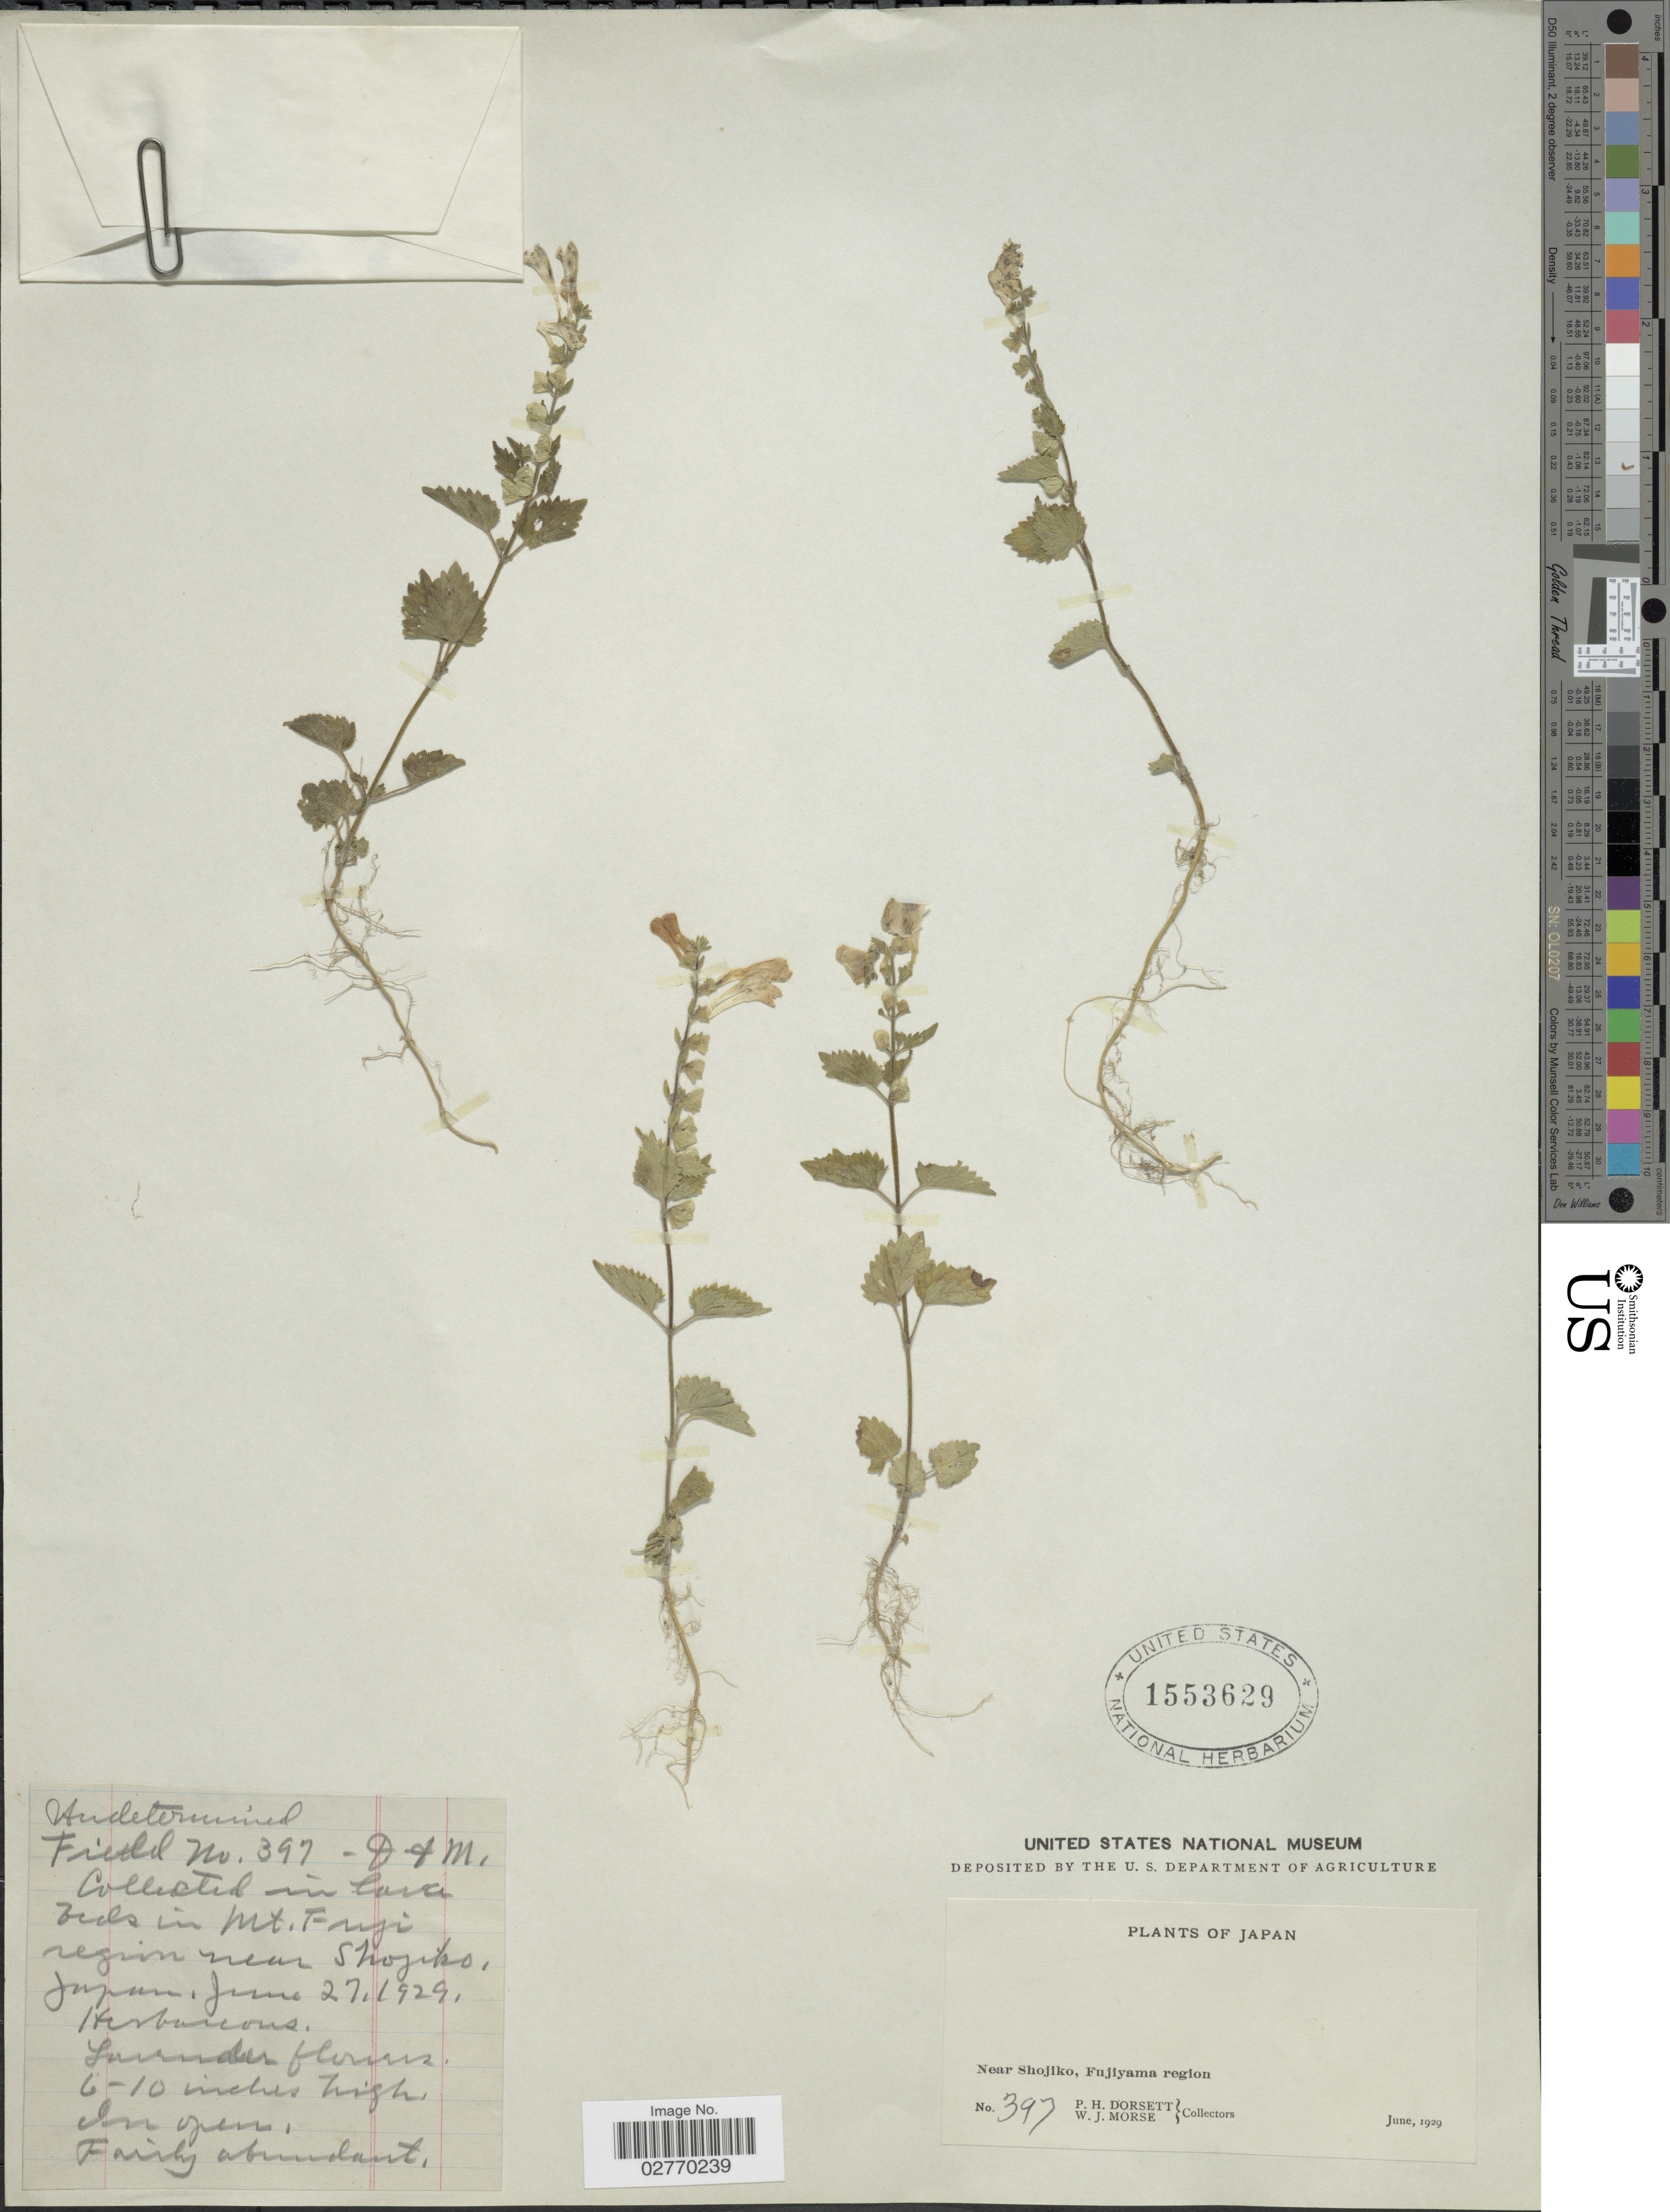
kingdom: Plantae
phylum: Tracheophyta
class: Magnoliopsida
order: Lamiales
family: Lamiaceae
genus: Scutellaria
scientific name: Scutellaria sp.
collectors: P. H. Dorsett & W. J. Morse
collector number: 397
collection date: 1929-06-27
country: Japan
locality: Collected in lava beds in Mt. Fuji region near Shojiko. Near Shojiko, Fujiyama region.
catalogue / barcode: US 1553629